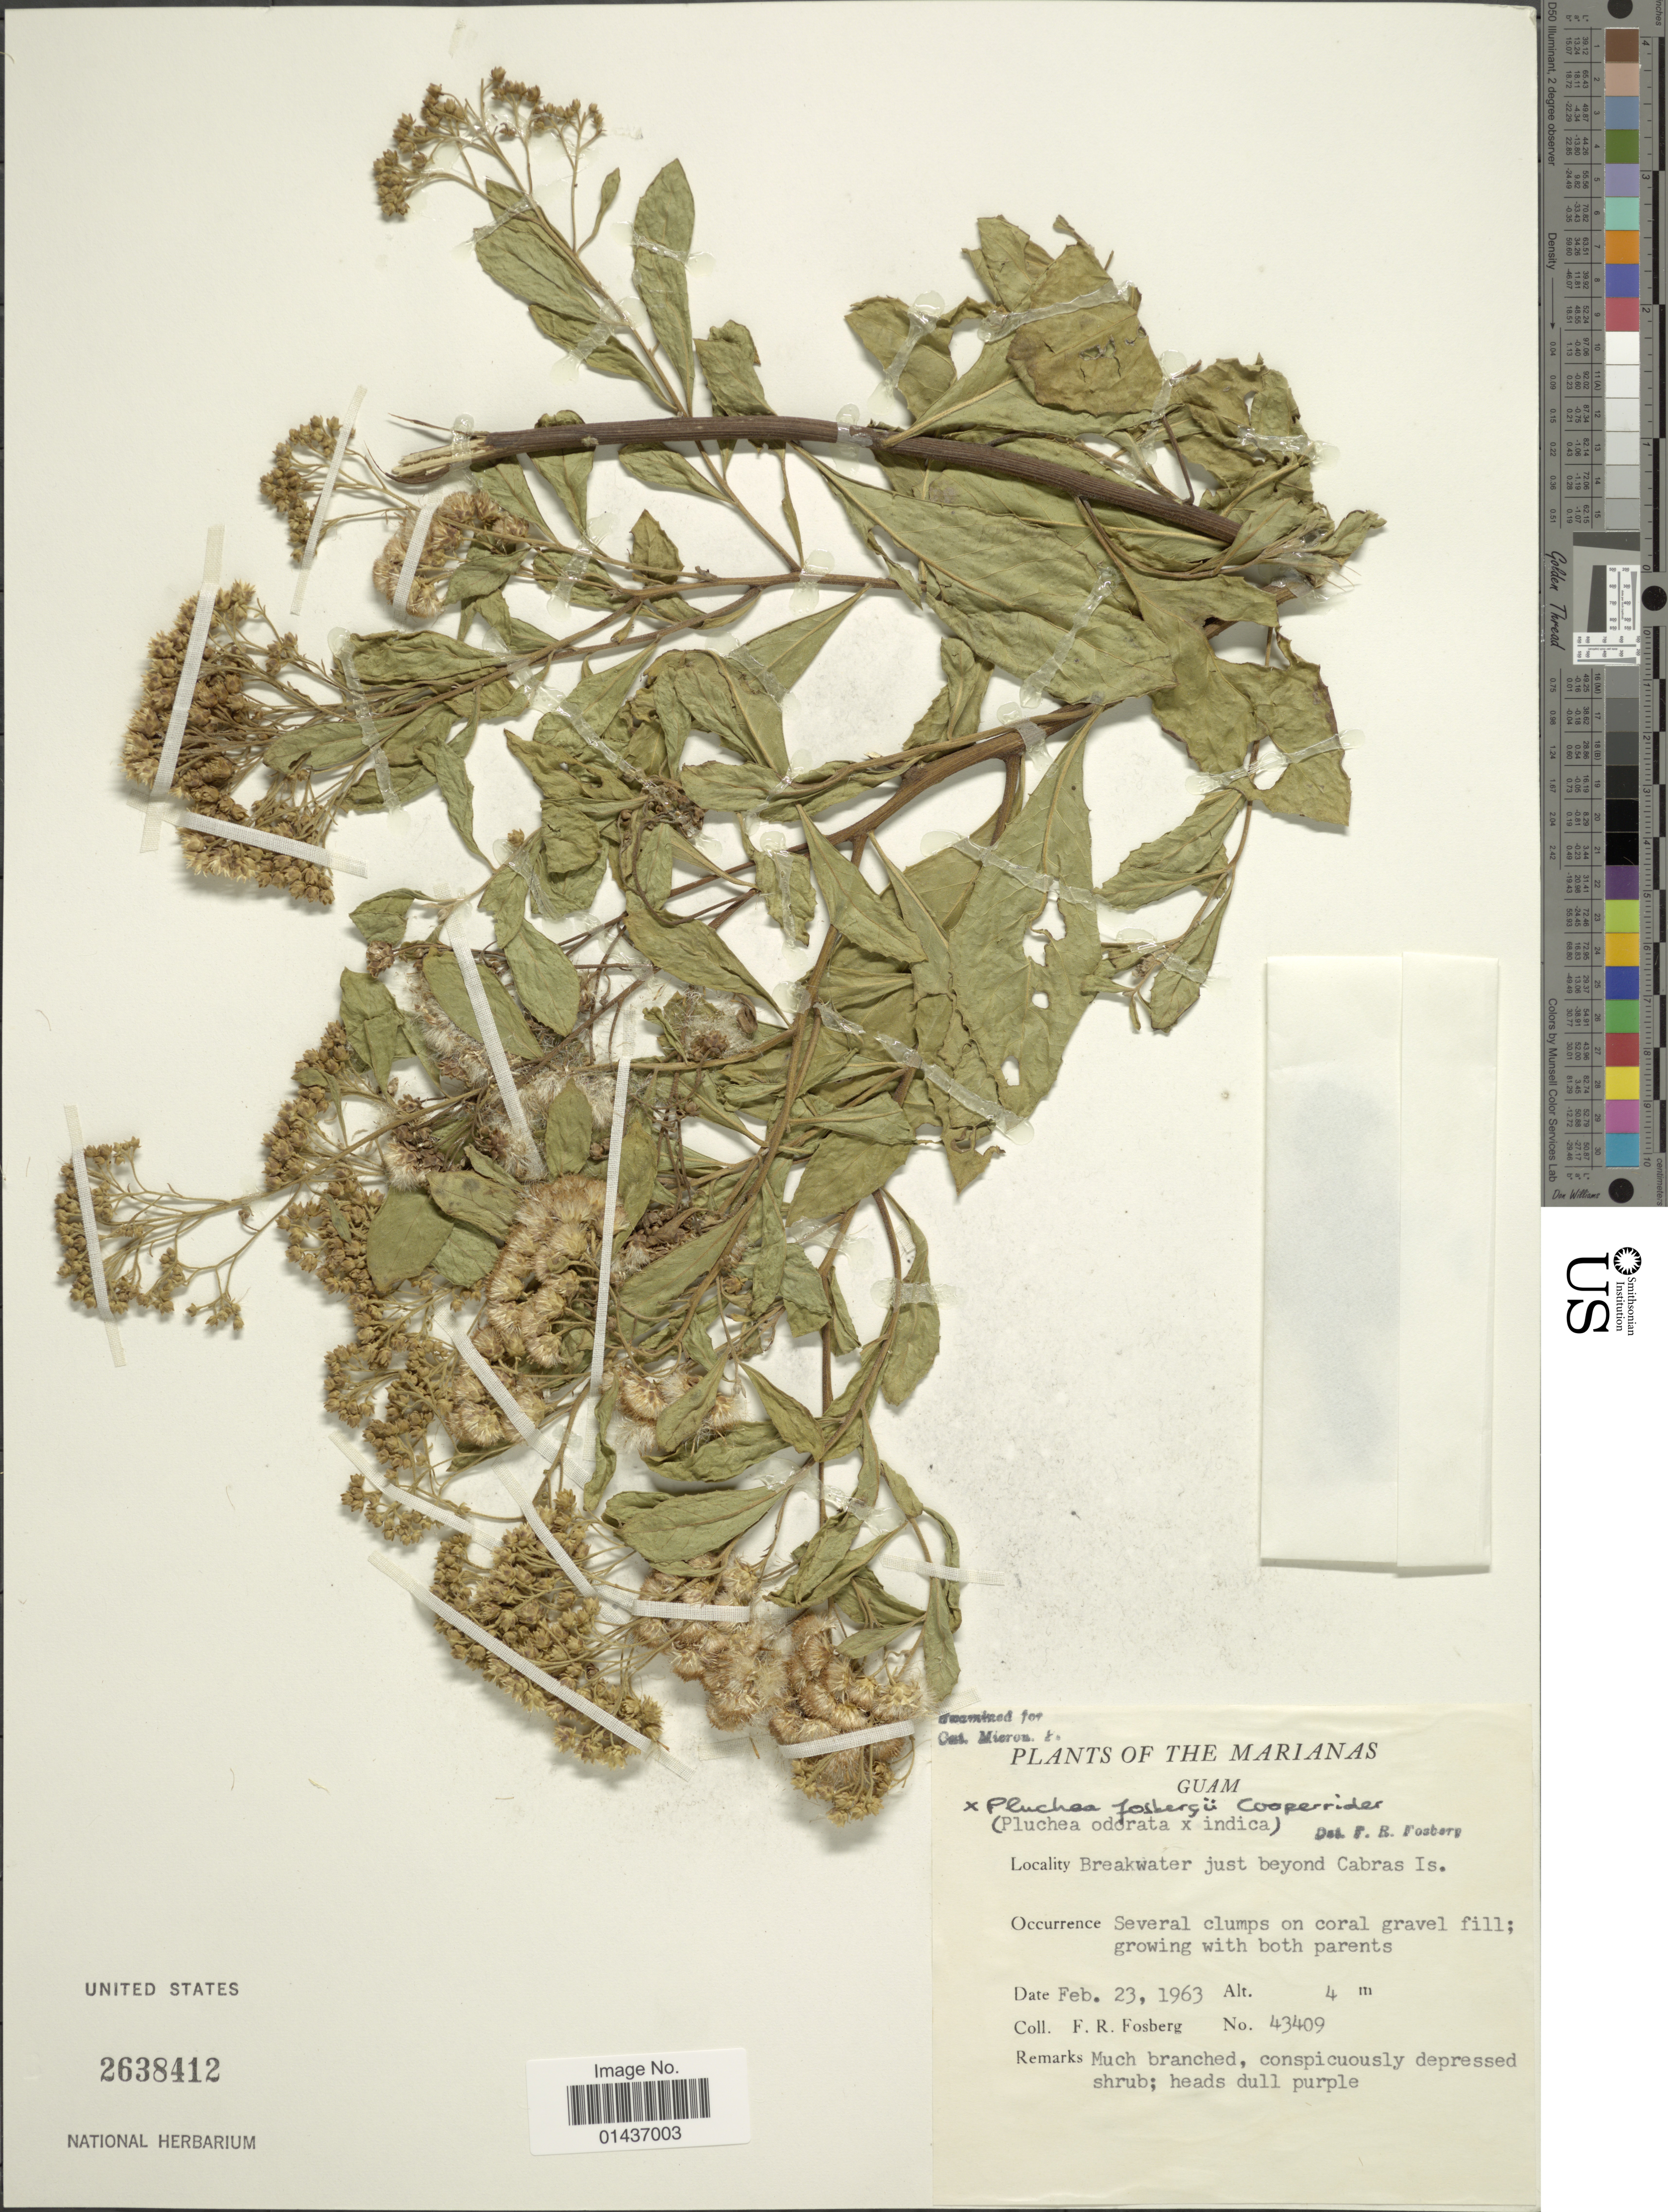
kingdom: Plantae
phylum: Tracheophyta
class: Magnoliopsida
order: Asterales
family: Asteraceae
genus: Pluchea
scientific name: Pluchea x fosbergii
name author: Cooperr. & Galang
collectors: F. R. Fosberg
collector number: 43409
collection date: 1963-02-23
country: Guam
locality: The Marianas, Guam, Breakwater just beyond Cabras Is.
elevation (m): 4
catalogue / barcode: US 2638412